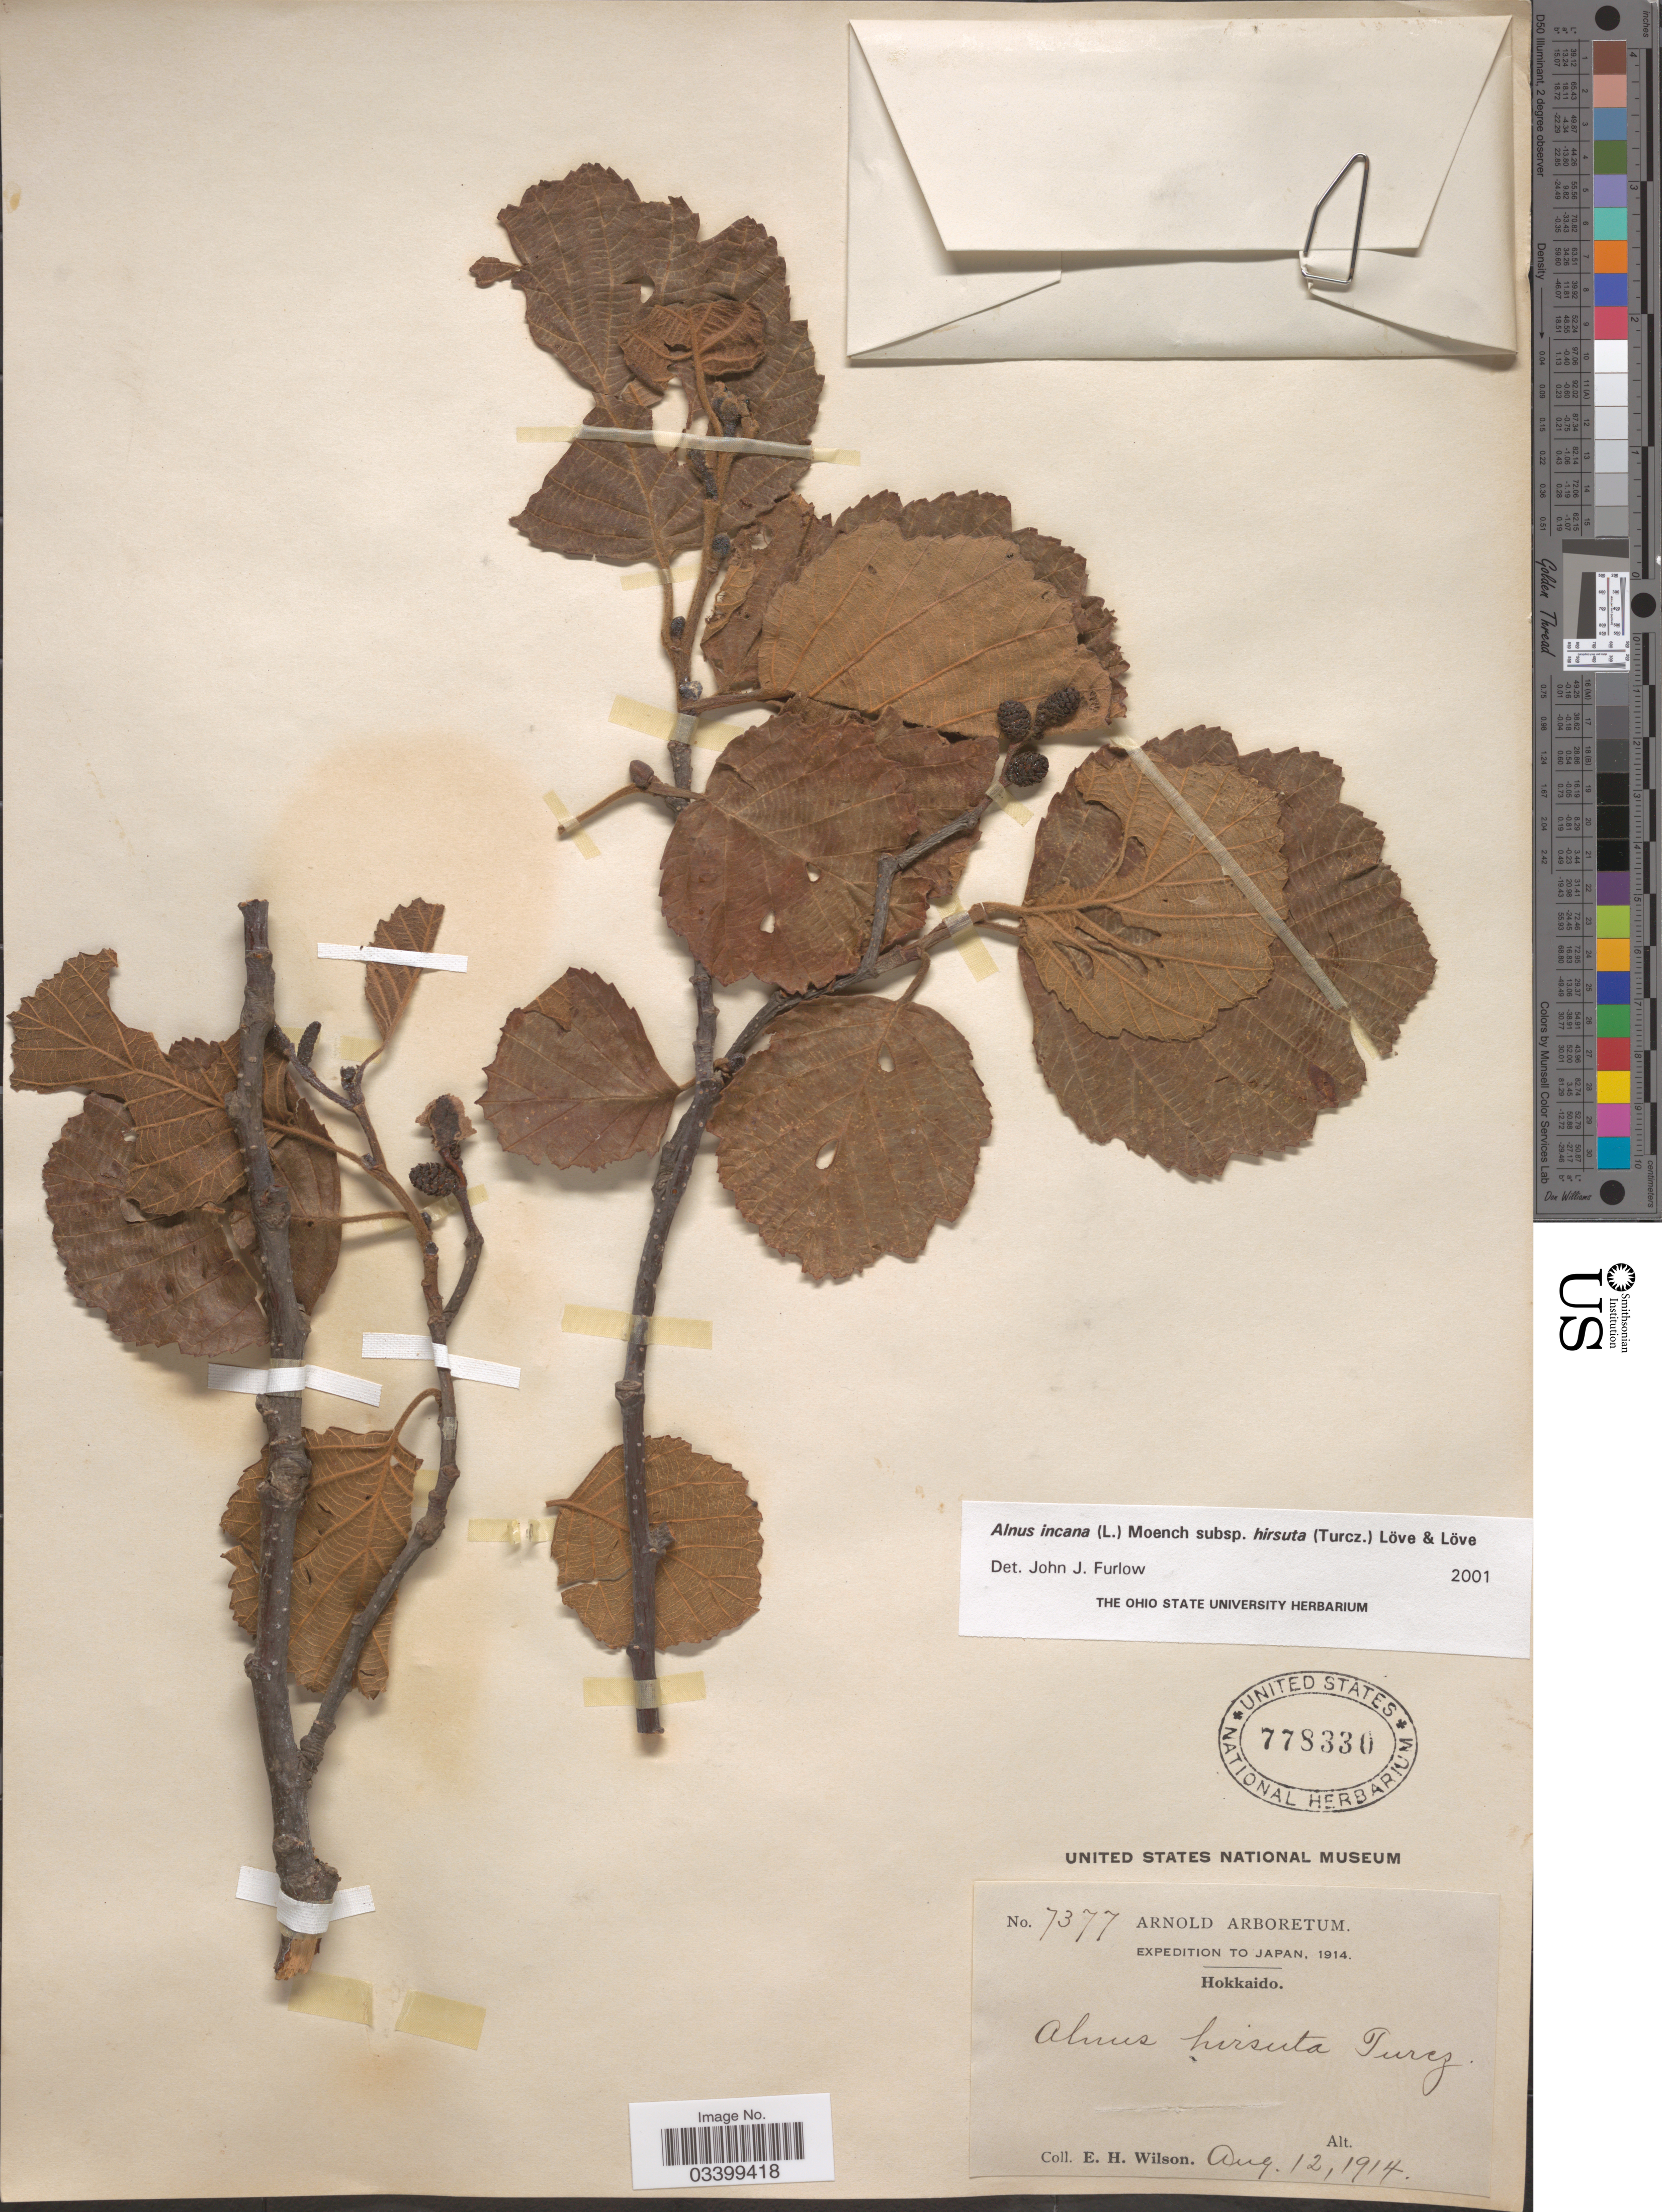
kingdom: Plantae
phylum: Tracheophyta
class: Magnoliopsida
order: Fagales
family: Betulaceae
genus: Alnus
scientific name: Alnus incana subsp. hirsuta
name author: (Spach) Á. Löve & D. Löve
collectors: E. Wilson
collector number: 7377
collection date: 1914-08-12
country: Japan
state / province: Hokkaidō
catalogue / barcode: US 778330